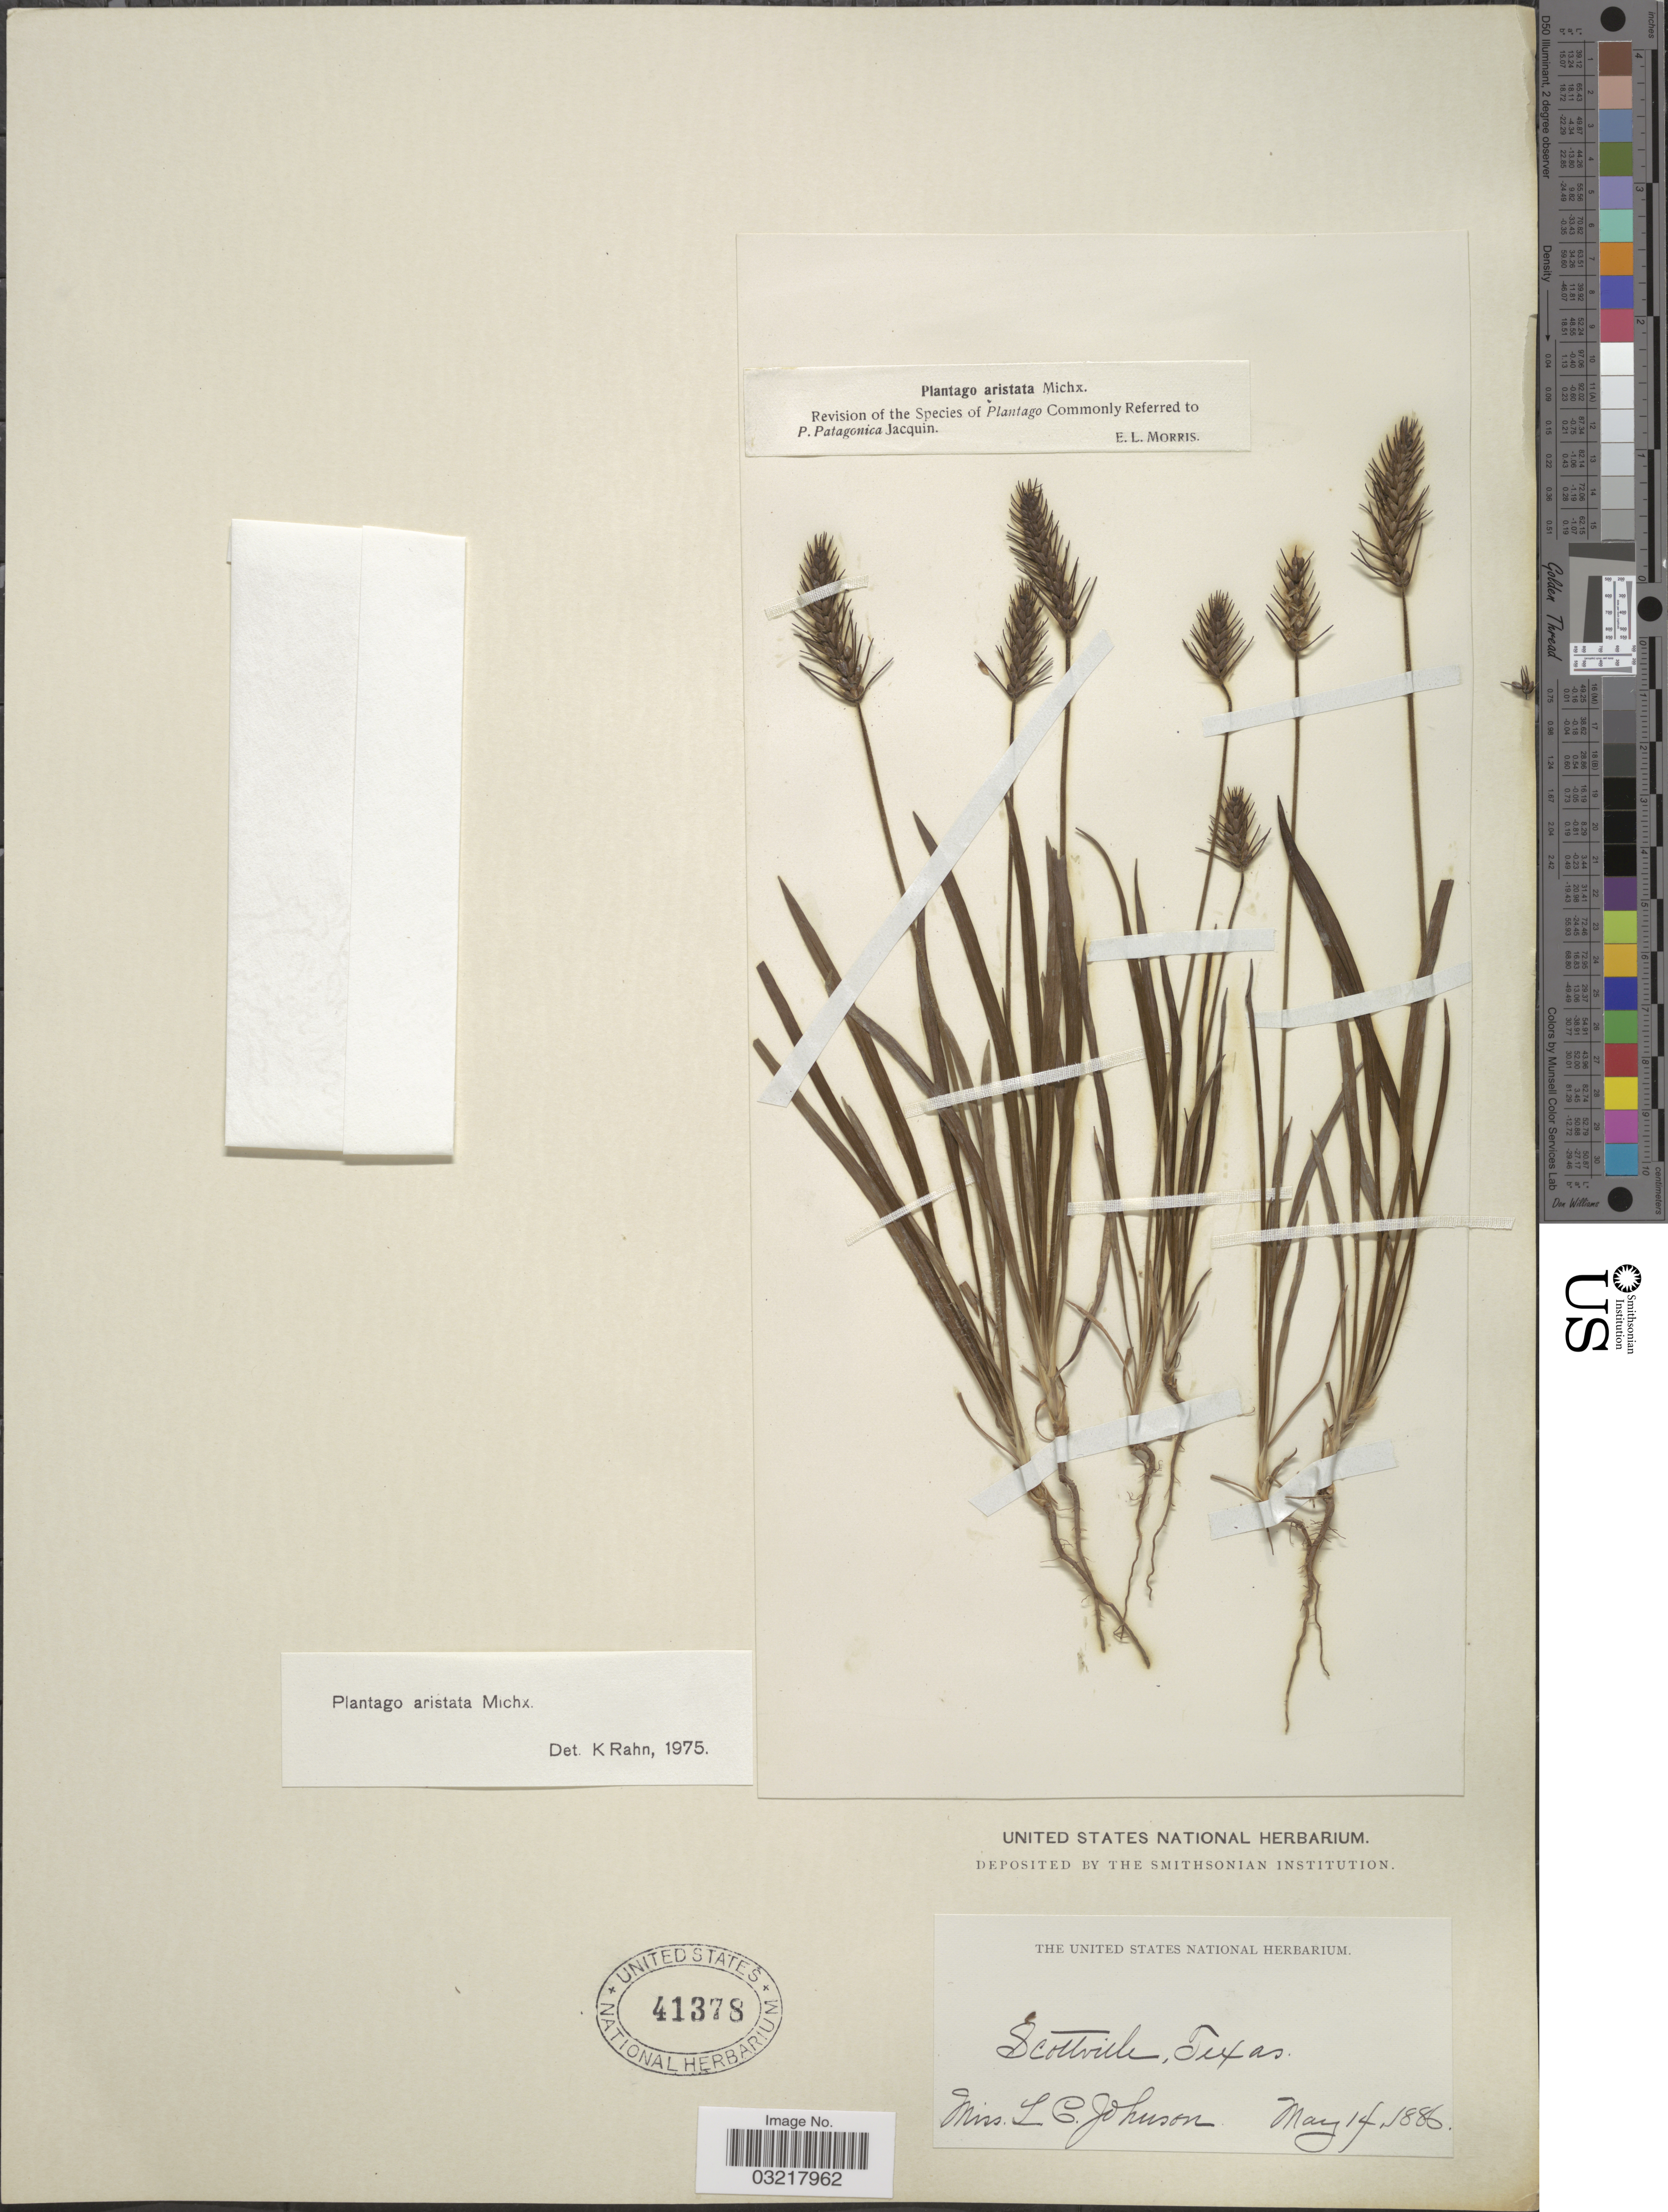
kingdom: Plantae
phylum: Tracheophyta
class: Magnoliopsida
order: Lamiales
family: Plantaginaceae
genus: Plantago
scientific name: Plantago aristata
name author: Michx.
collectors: L. Johnson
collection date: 1886-05-14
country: United States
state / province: Texas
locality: Scottville.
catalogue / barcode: US 41378